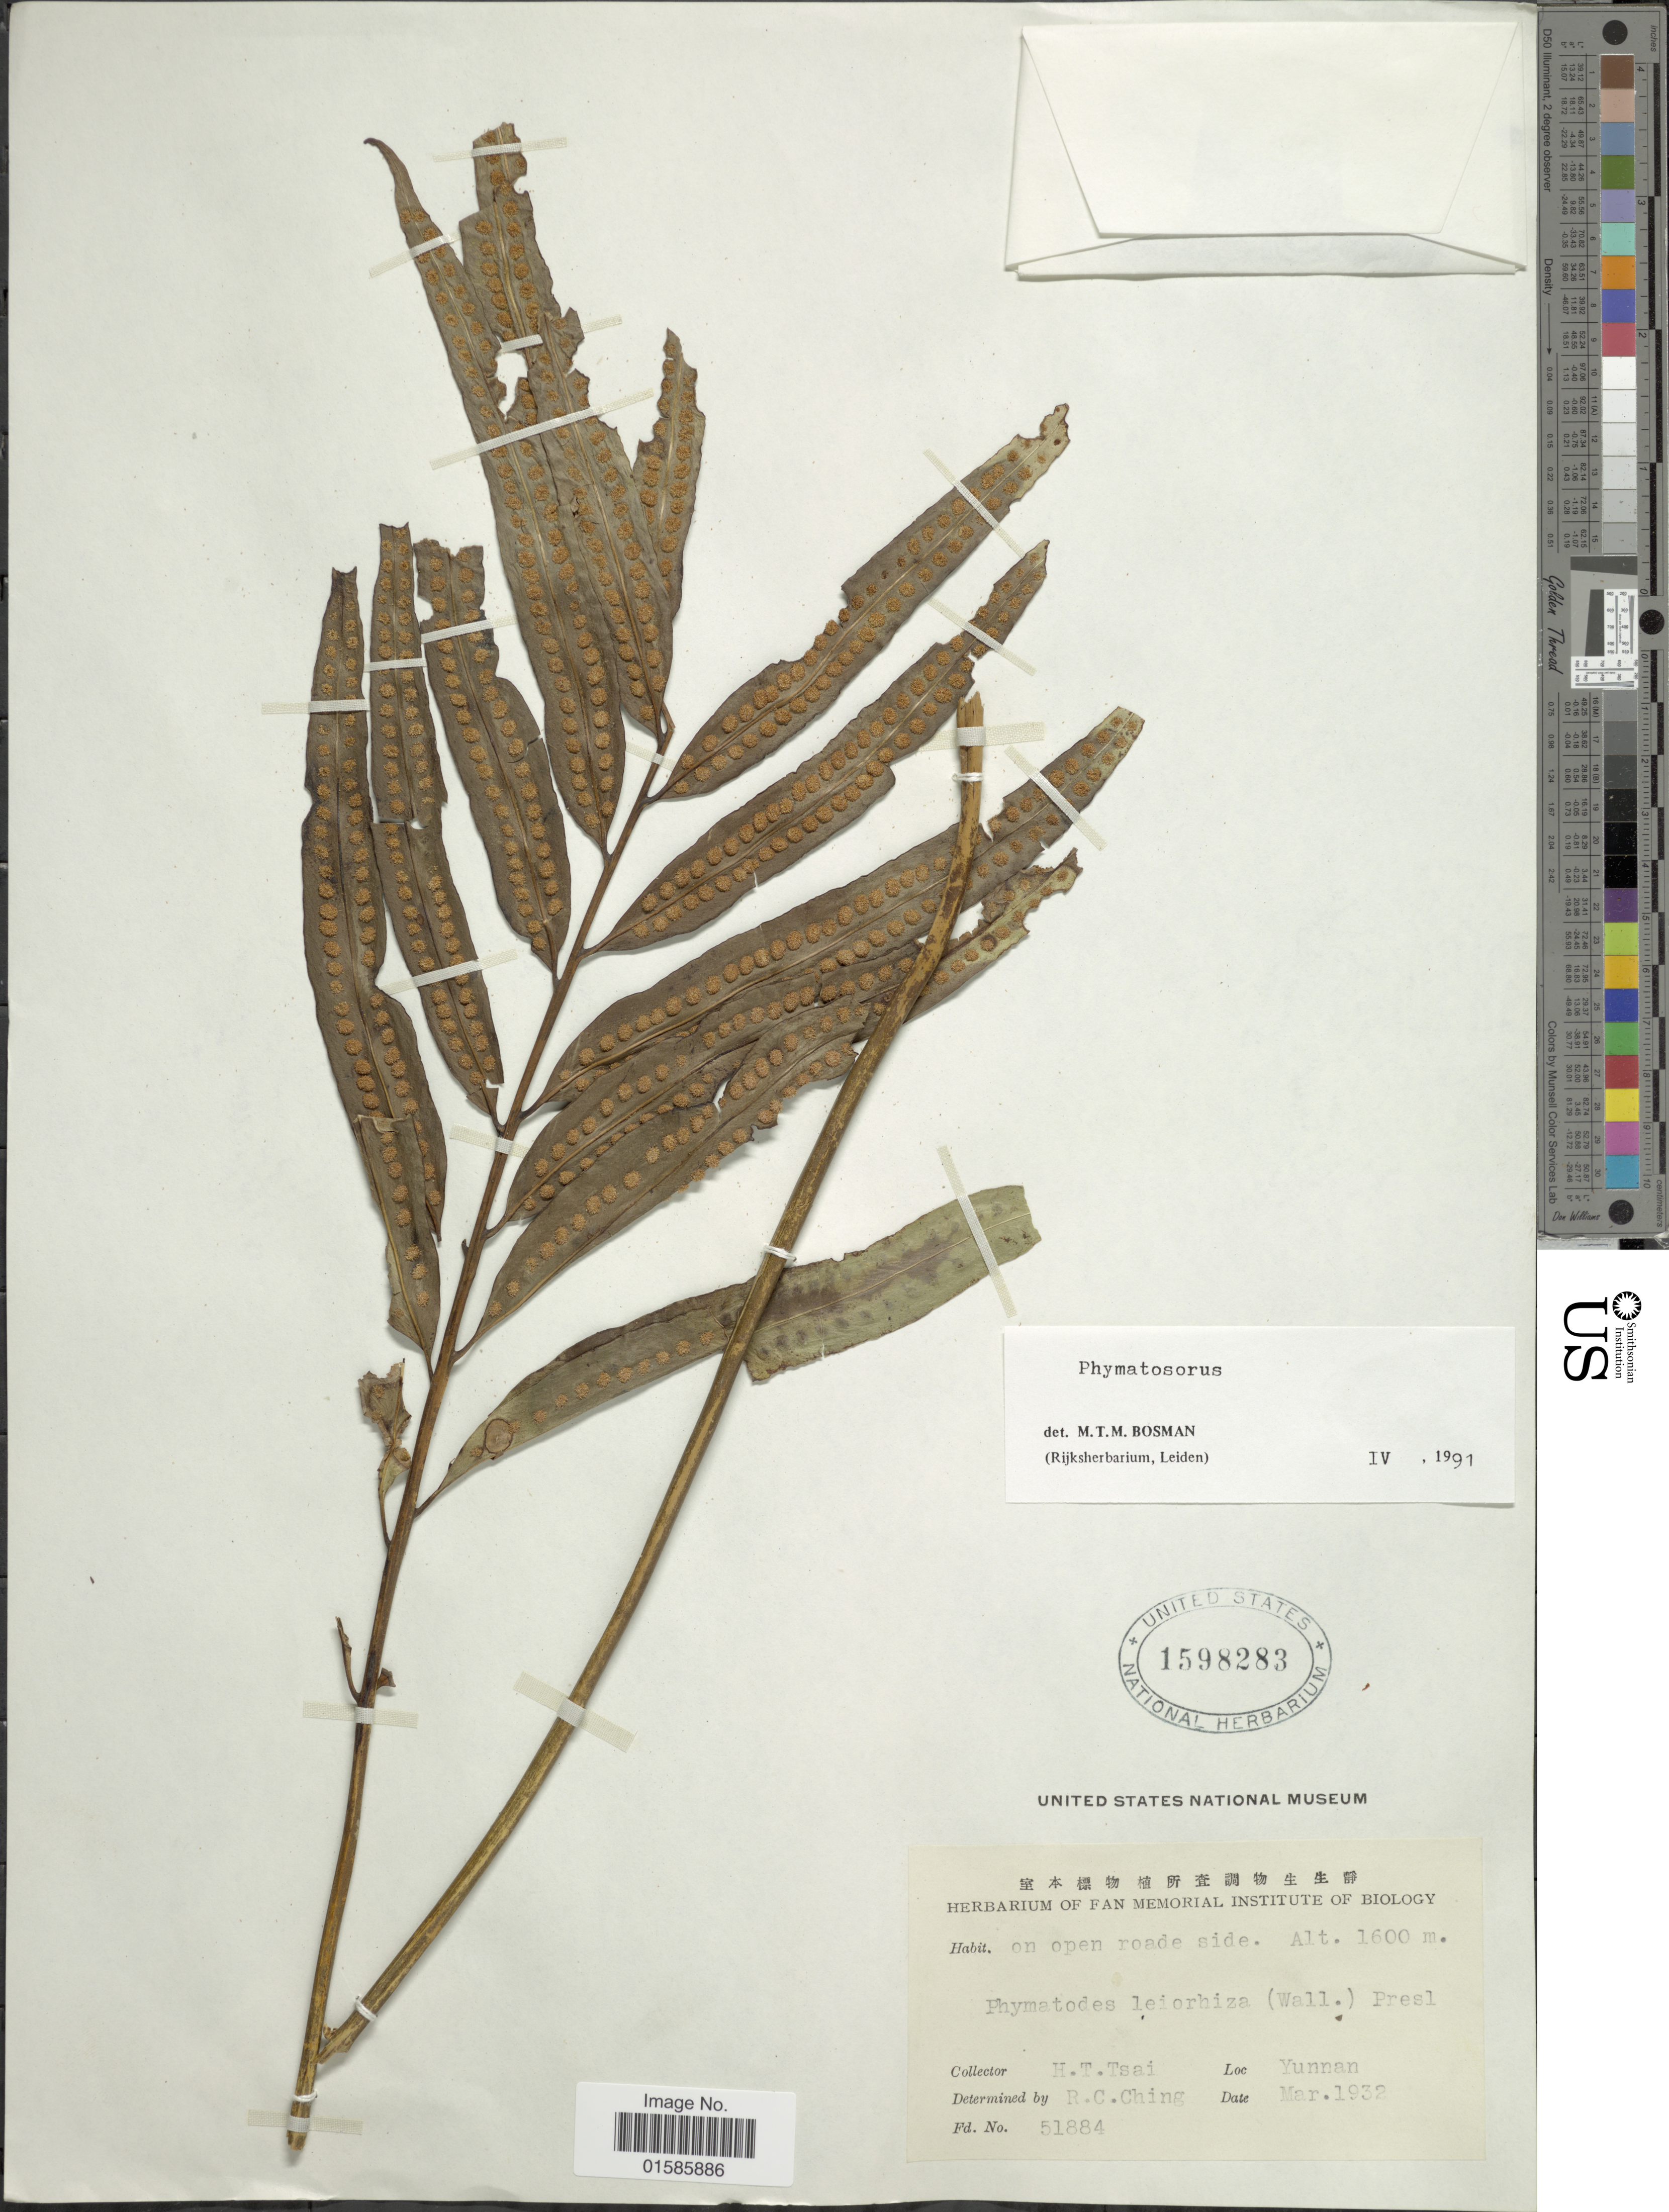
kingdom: Plantae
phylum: Tracheophyta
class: Polypodiopsida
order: Polypodiales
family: Polypodiaceae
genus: Microsorum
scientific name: Microsorum lucidum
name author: (Roxb. ex Griff.) Copel.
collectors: H. Tsai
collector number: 51884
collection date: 1932-03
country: China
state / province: Yunnan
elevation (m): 1600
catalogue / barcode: US 1598283